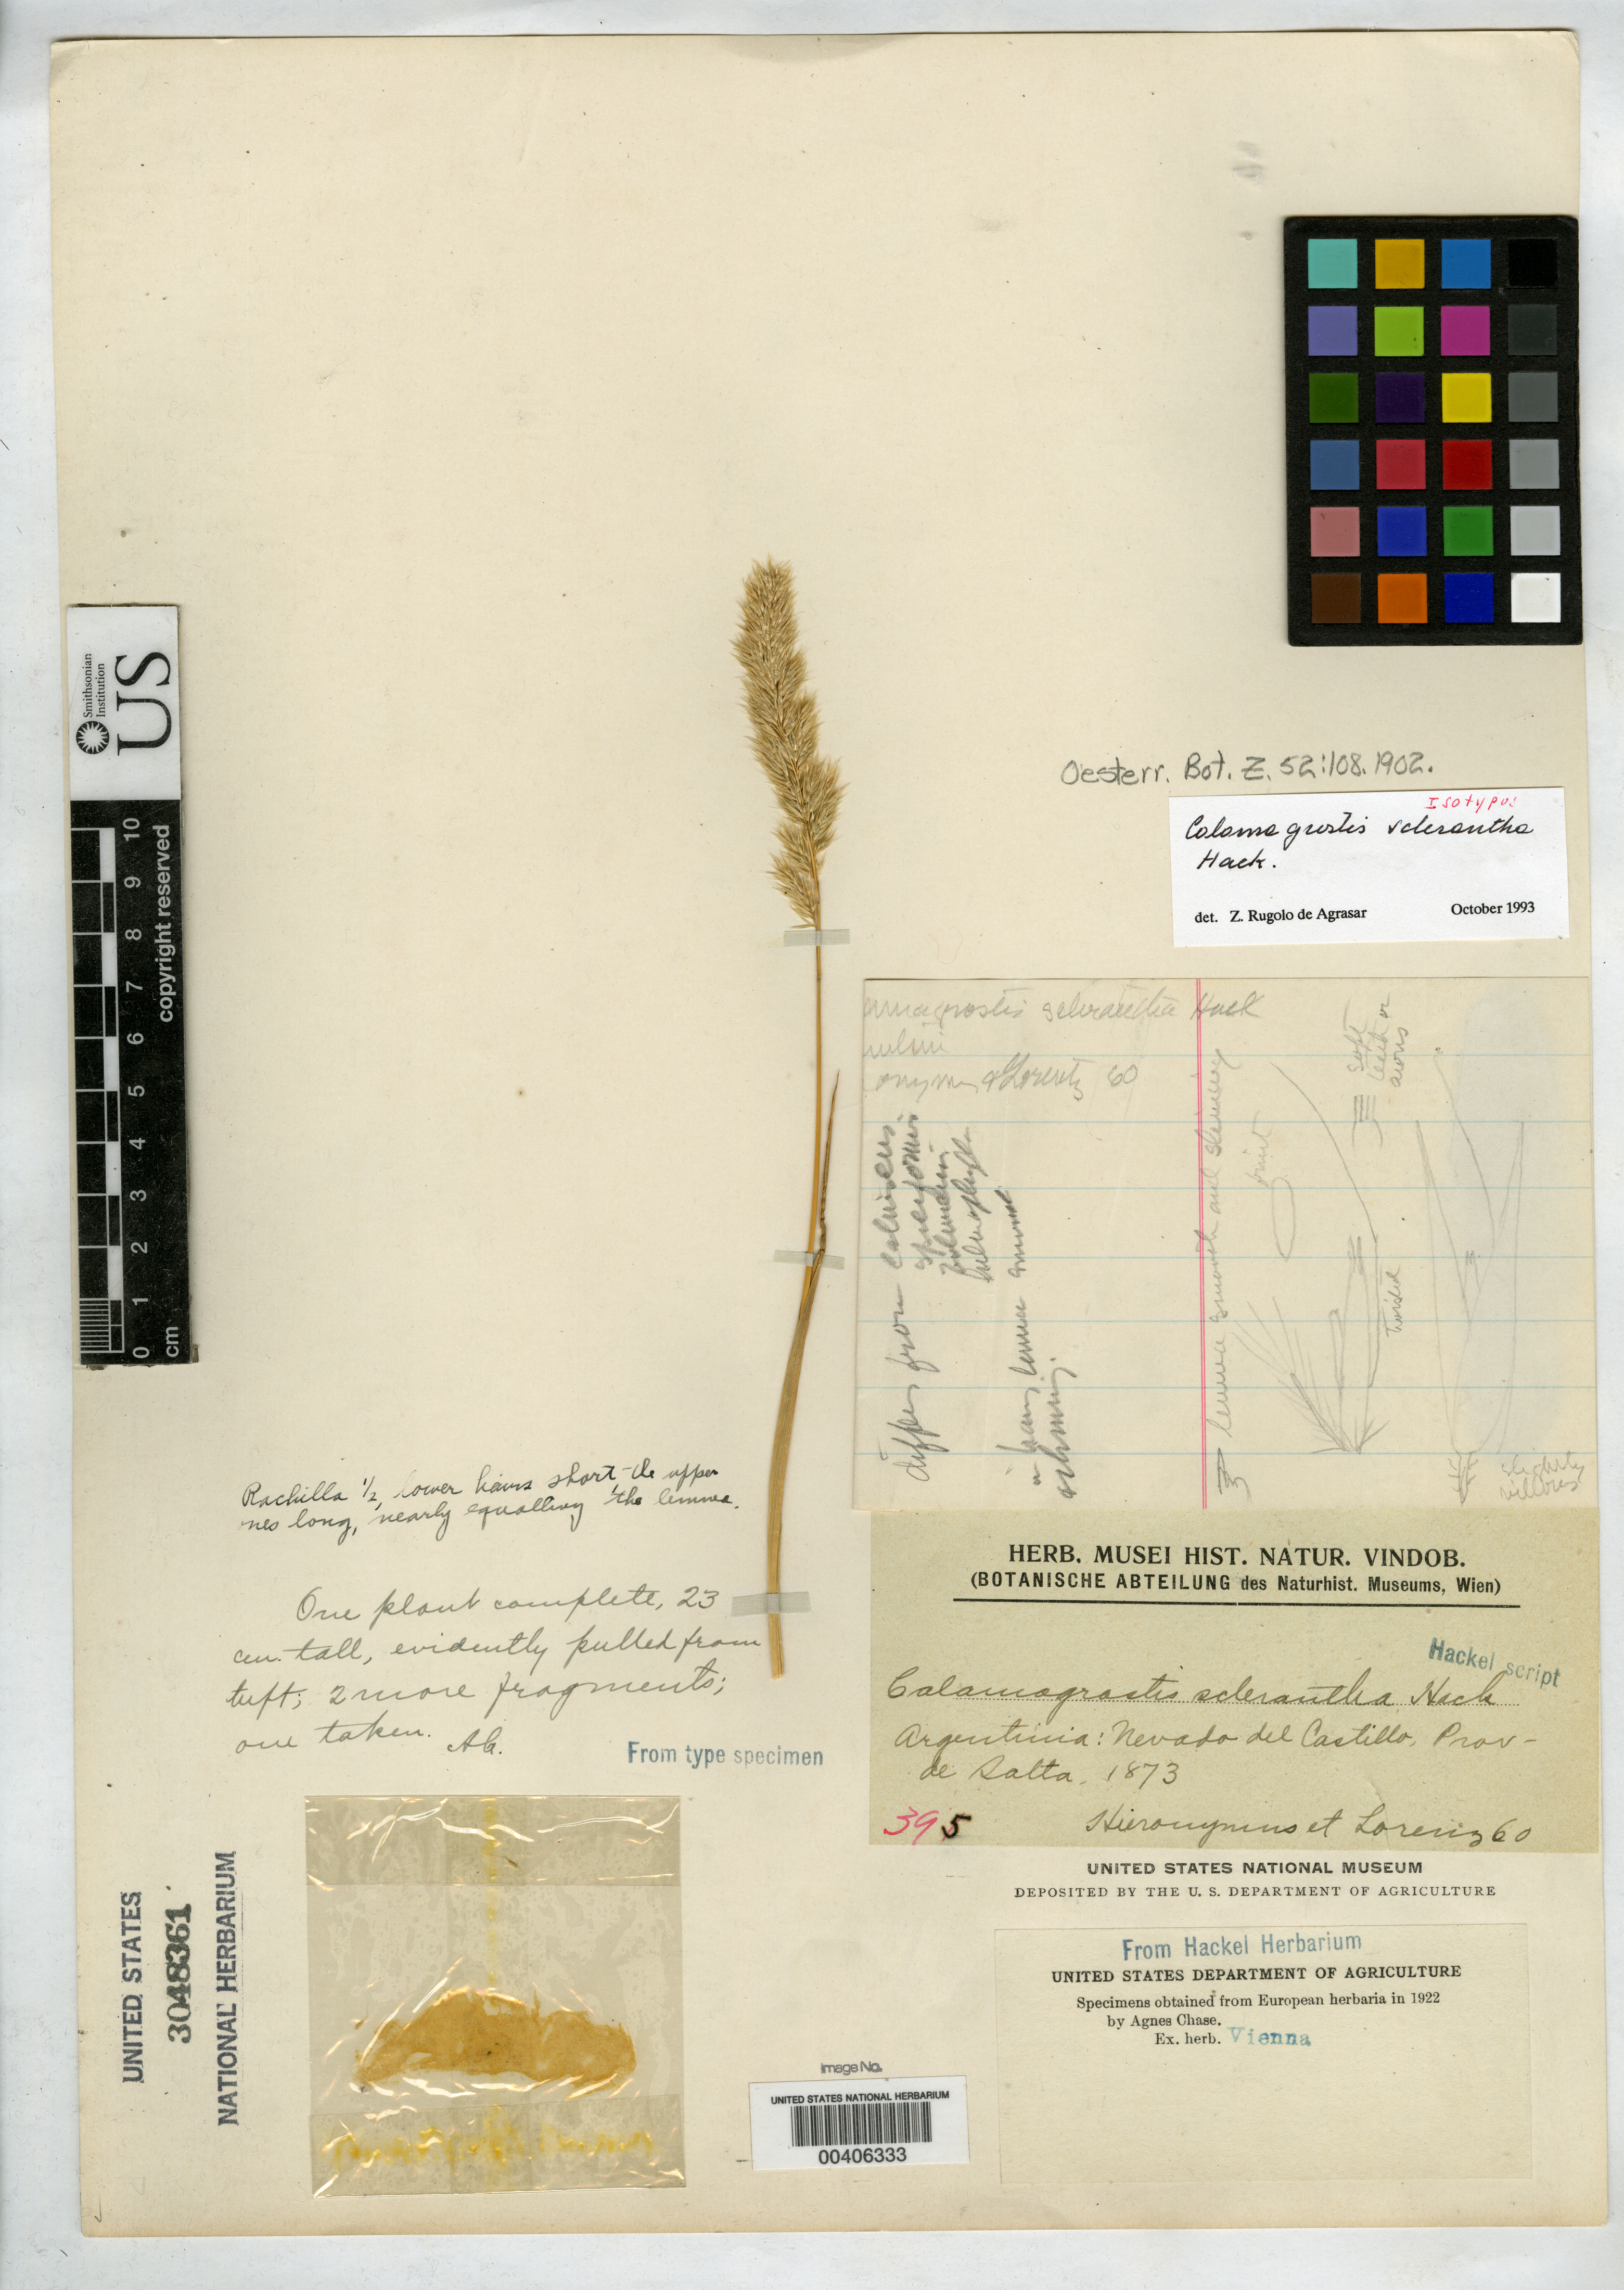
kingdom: Plantae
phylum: Tracheophyta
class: Liliopsida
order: Poales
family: Poaceae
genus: Calamagrostis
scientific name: Calamagrostis sclerantha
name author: Hack.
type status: Isotype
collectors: G. H. Hieronymus & P. G. Lorentz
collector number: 60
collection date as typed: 1873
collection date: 1873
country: Argentina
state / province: Salta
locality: Nevado del Castillo.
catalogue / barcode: US 3048361